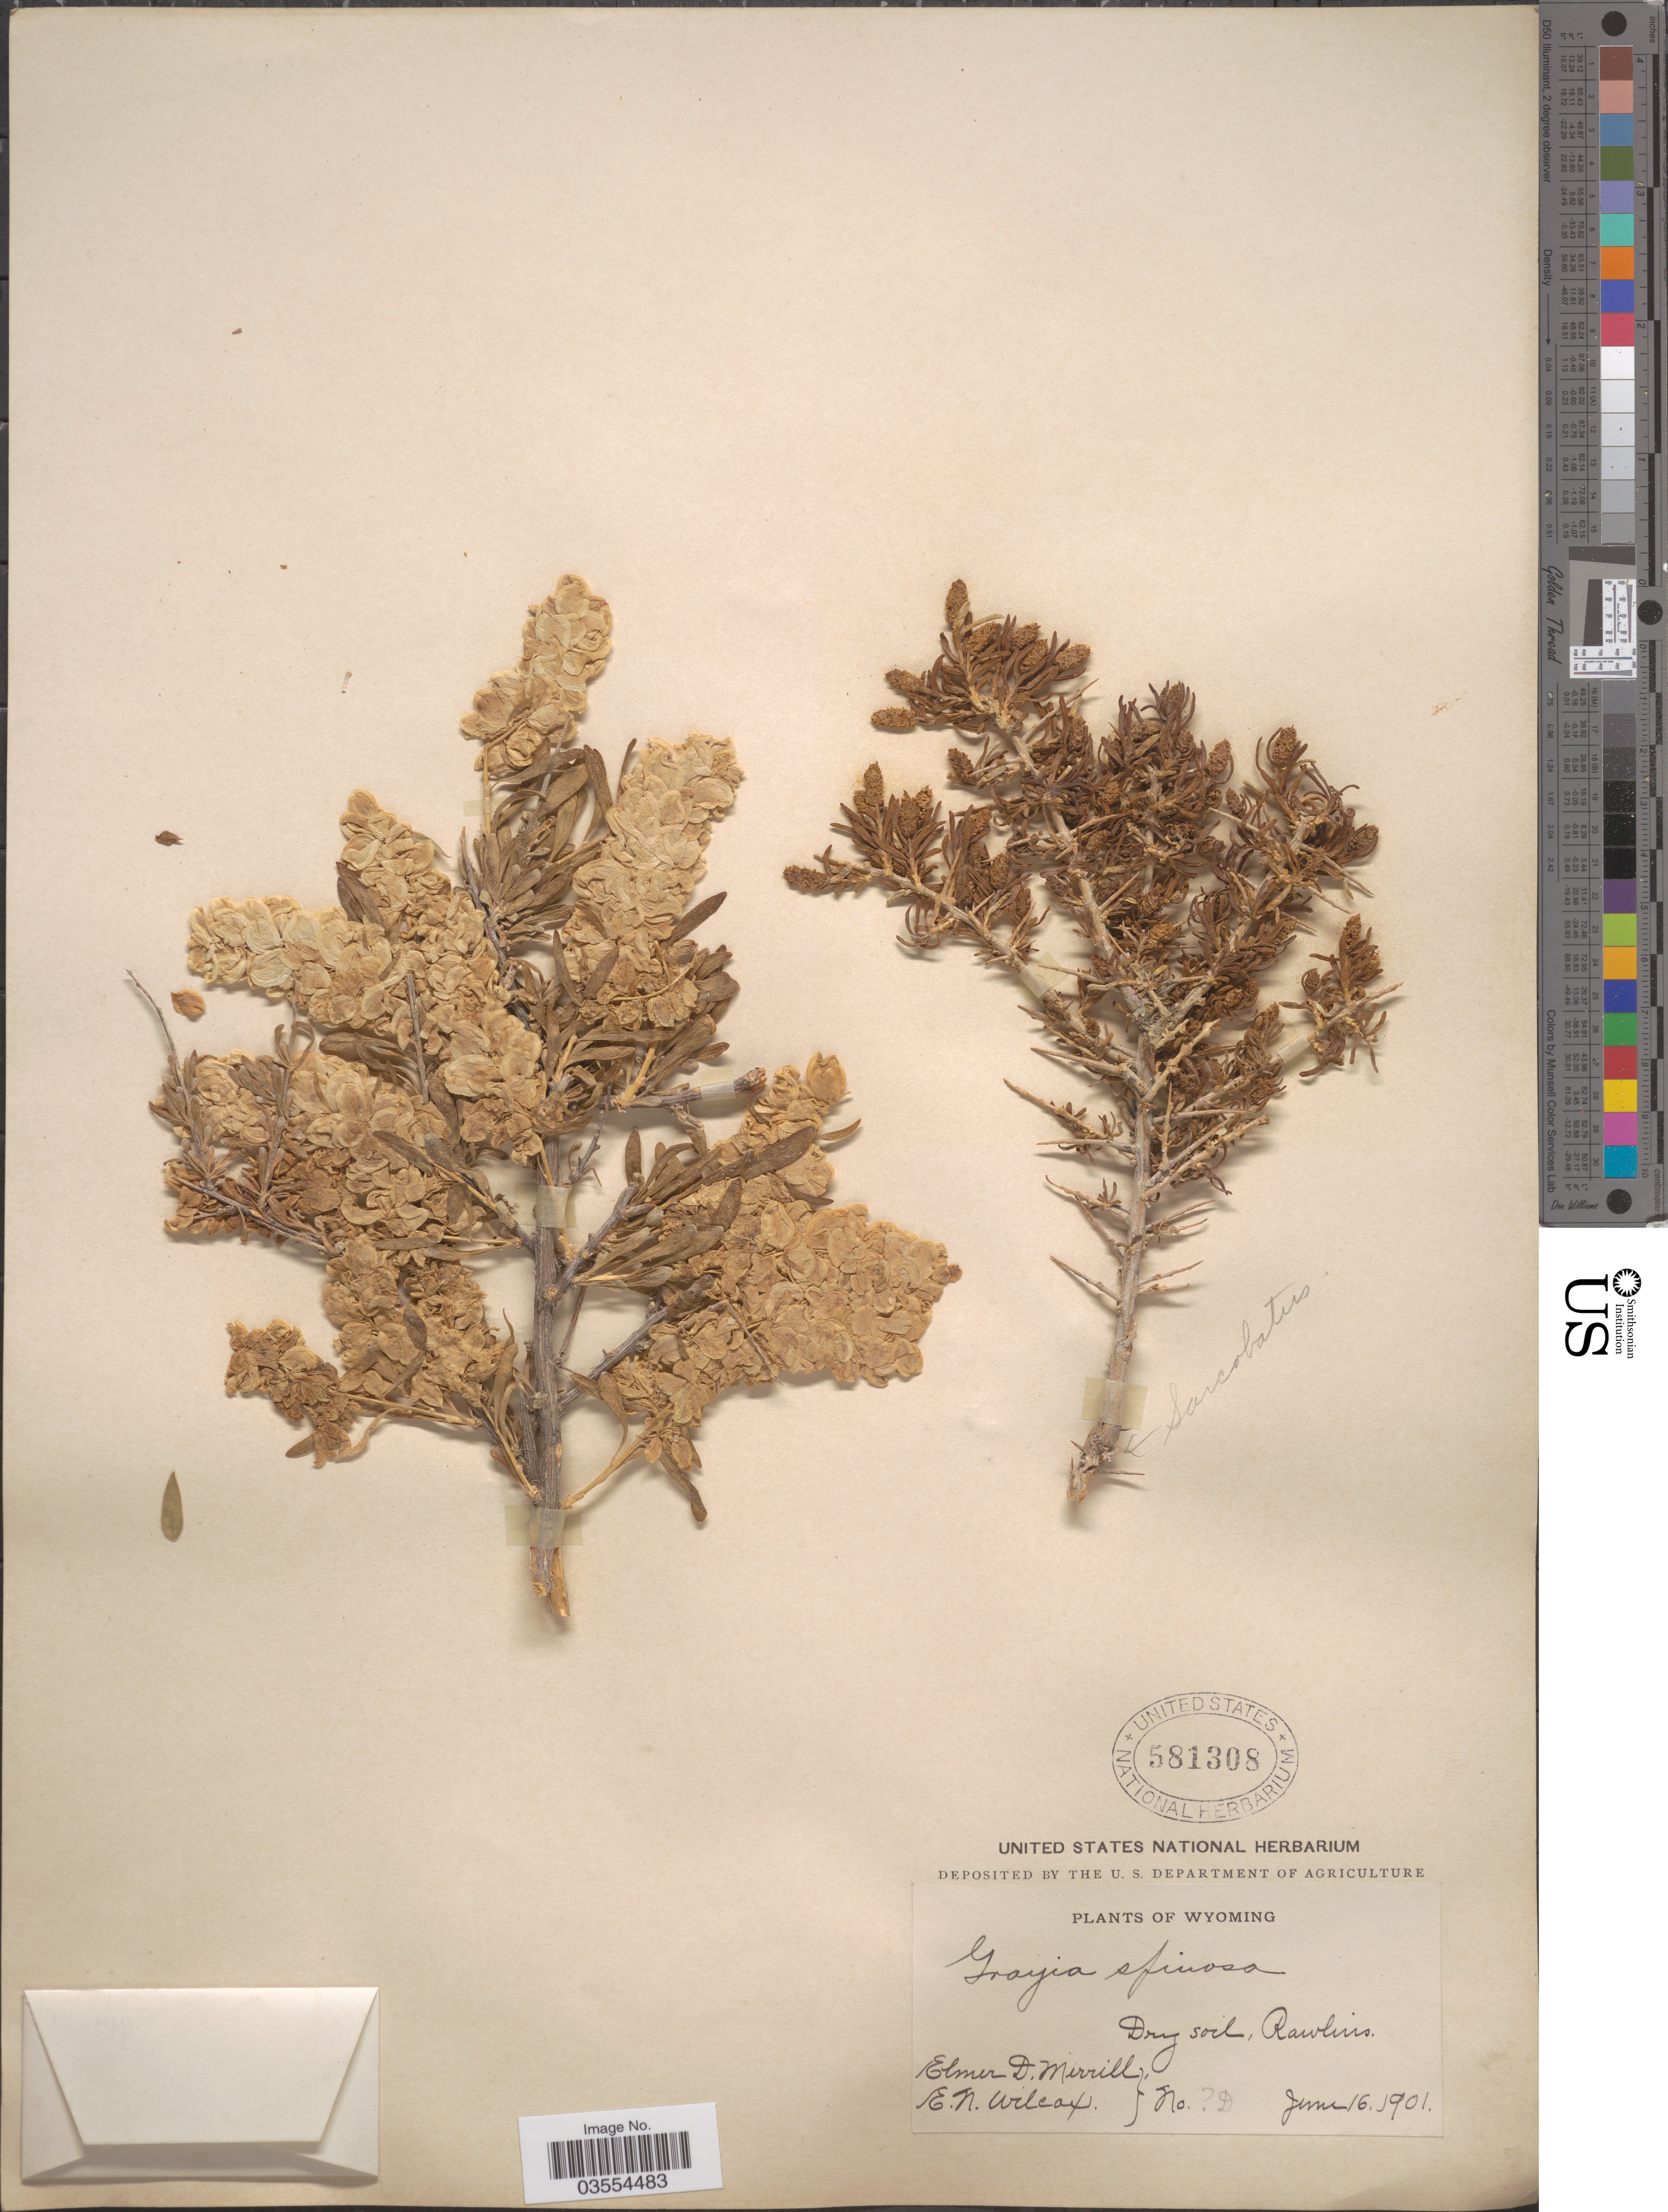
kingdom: Plantae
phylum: Tracheophyta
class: Magnoliopsida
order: Caryophyllales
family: Amaranthaceae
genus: Grayia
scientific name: Grayia spinosa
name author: (Hook.) Moq.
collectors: E. D. Merrill & E. Wilcox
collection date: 1901-06-16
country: United States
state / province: Wyoming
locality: Rawlins.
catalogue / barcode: US 581308